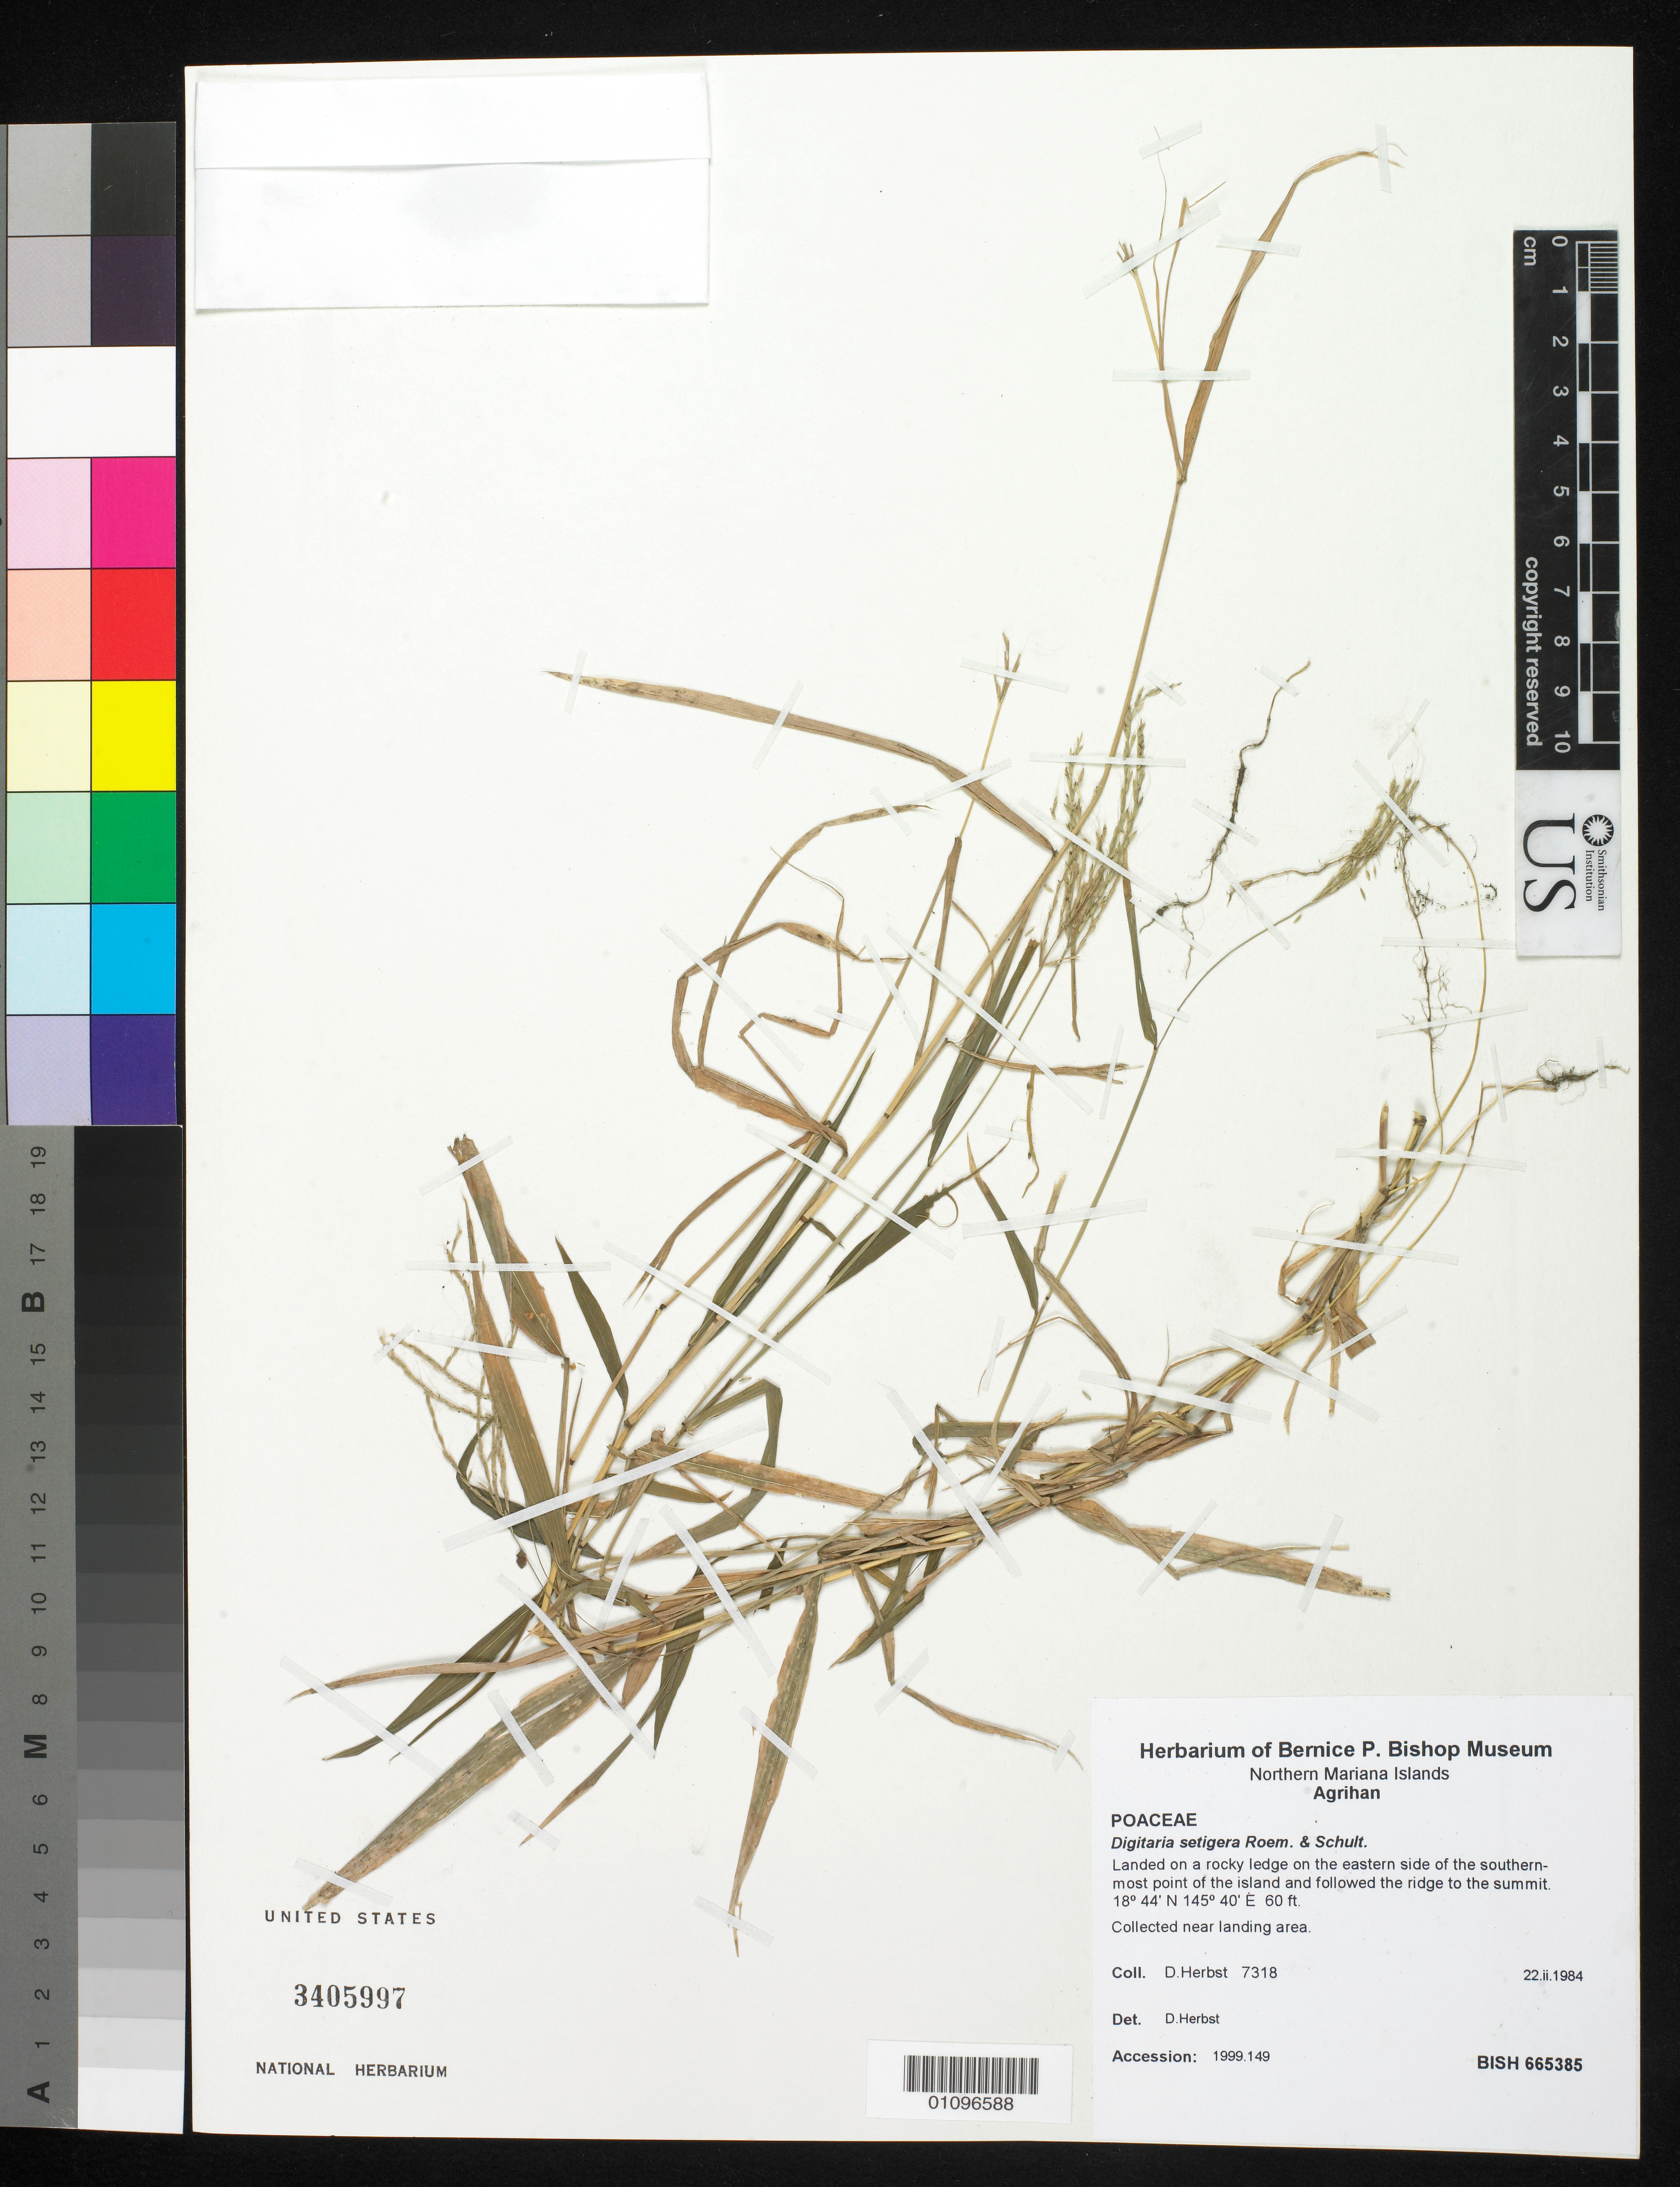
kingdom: Plantae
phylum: Tracheophyta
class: Liliopsida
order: Poales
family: Poaceae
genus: Digitaria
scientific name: Digitaria setigera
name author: Roth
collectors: D. R. Herbst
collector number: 7318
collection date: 1984-02-22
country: Northern Mariana Islands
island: Agrihan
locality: Agrihan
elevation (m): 18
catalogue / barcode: US 3405997